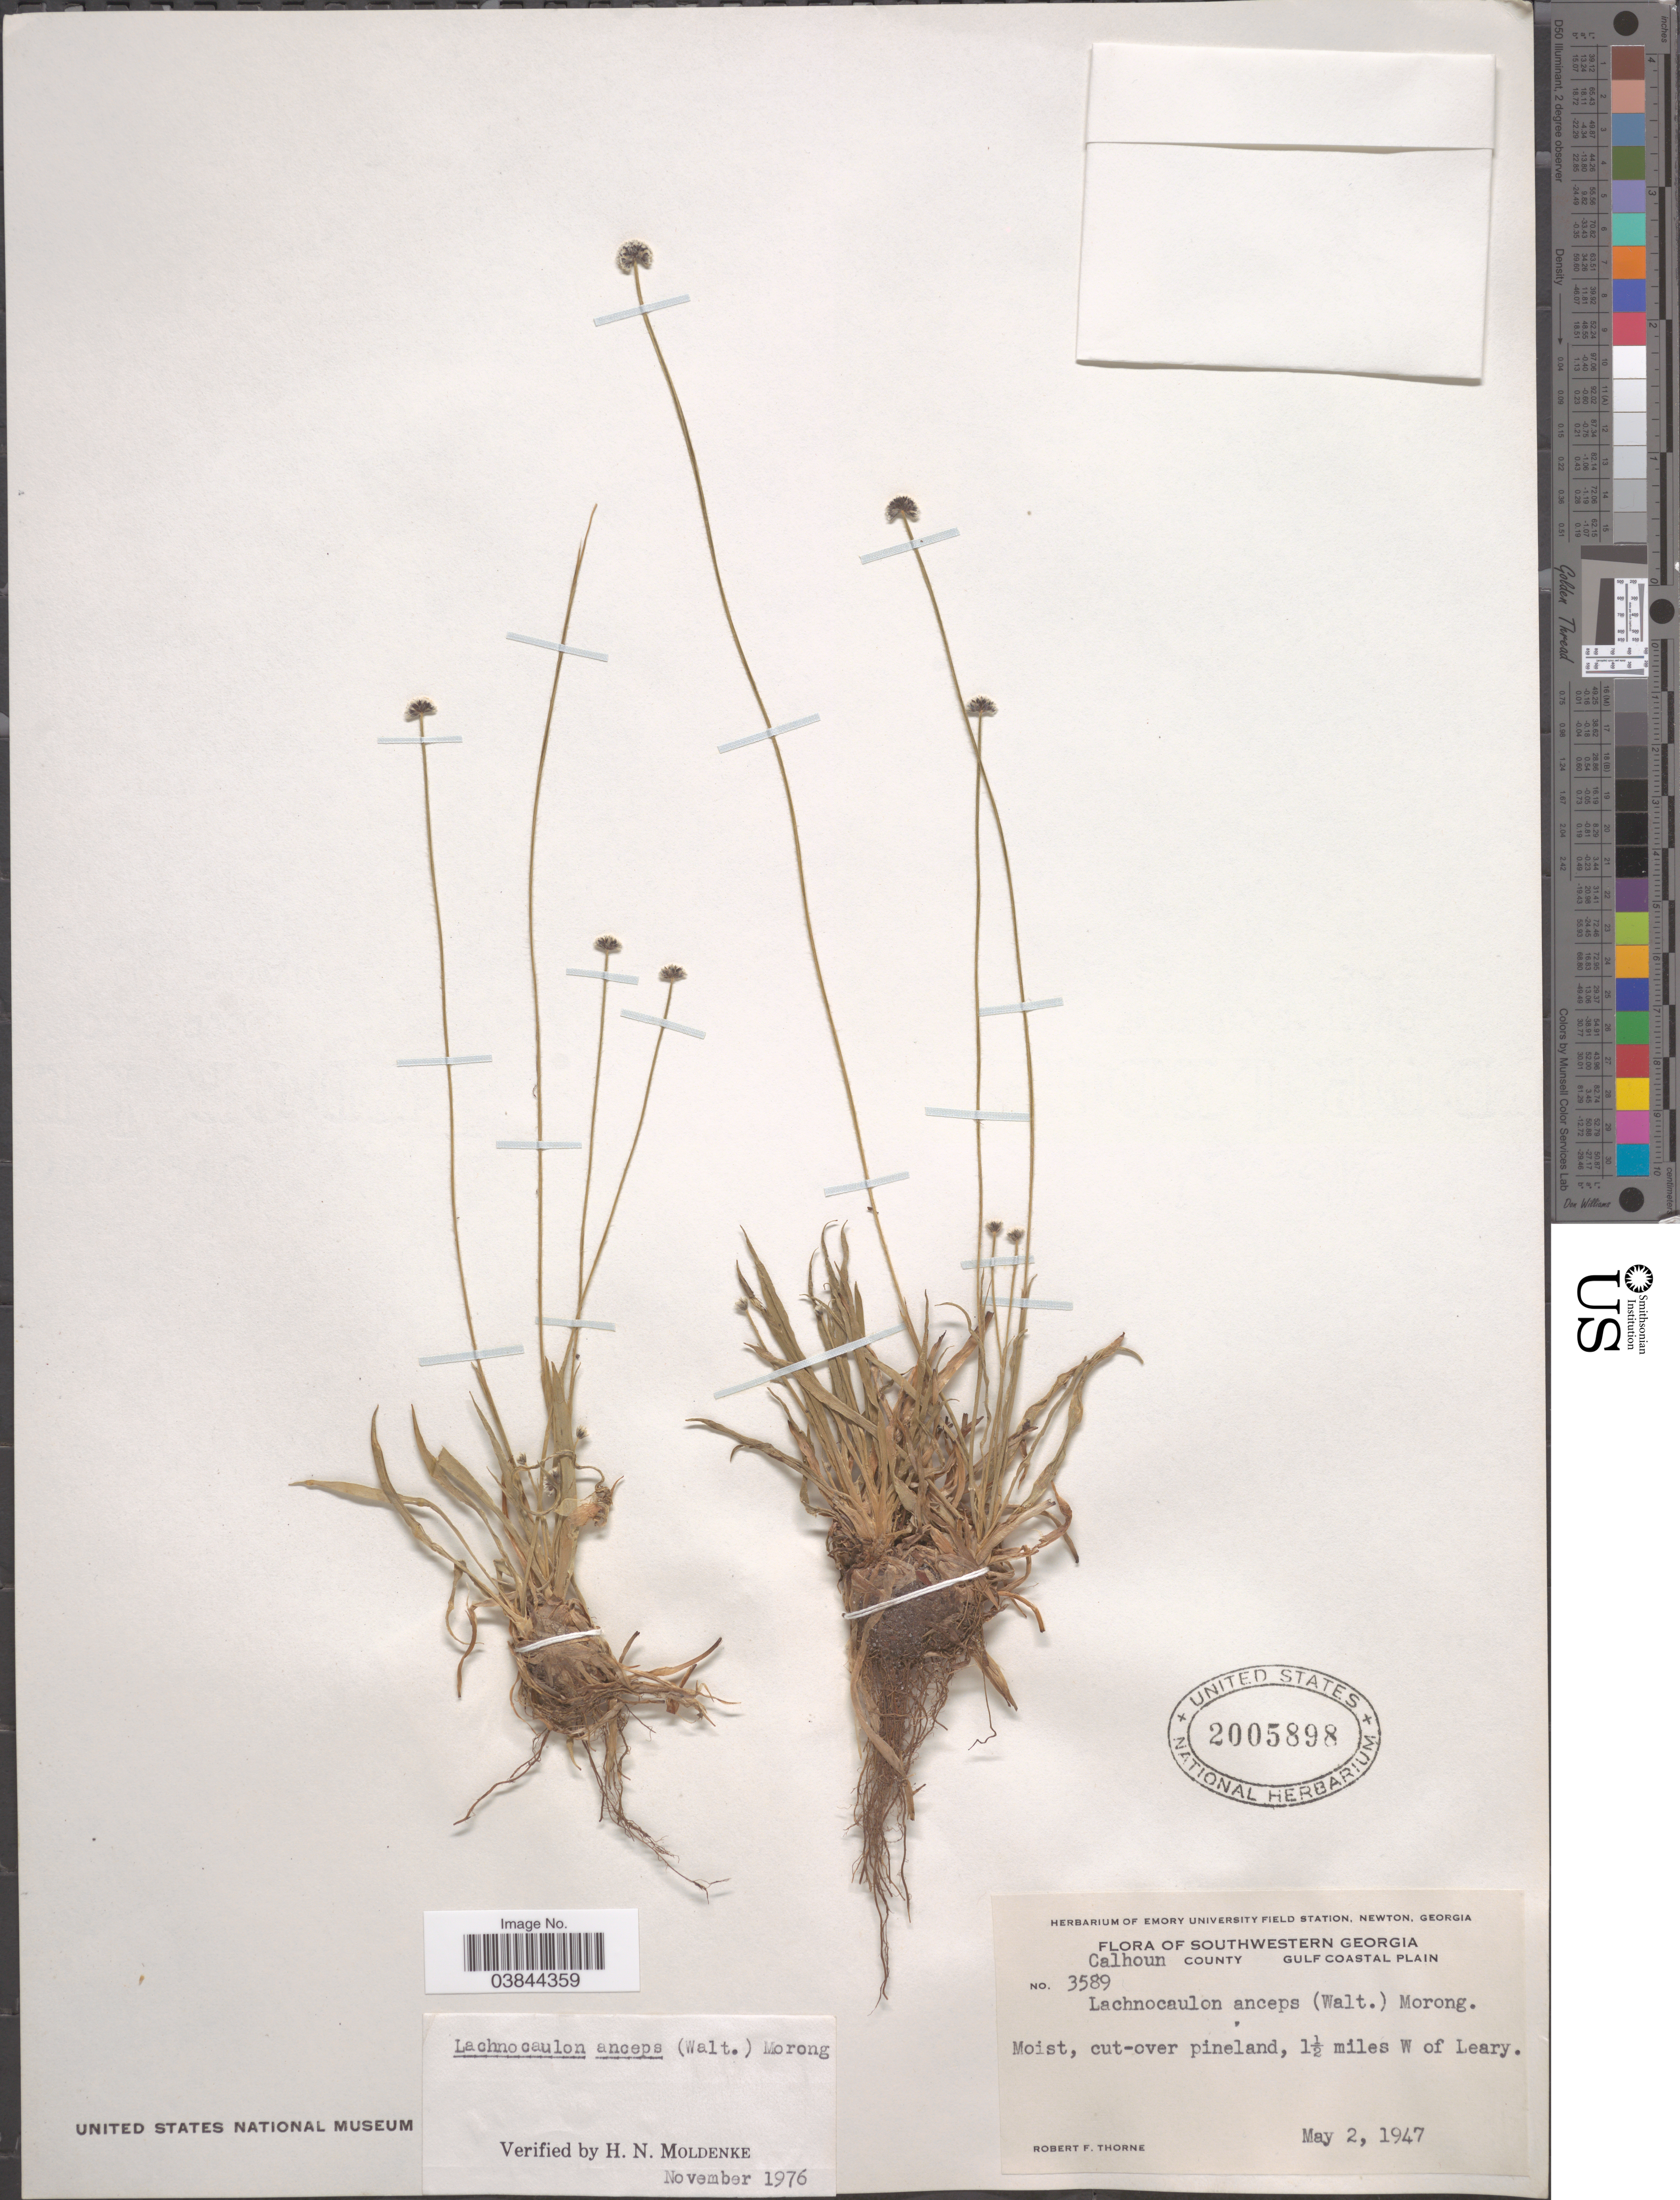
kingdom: Plantae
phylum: Tracheophyta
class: Liliopsida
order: Poales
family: Eriocaulaceae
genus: Lachnocaulon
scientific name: Lachnocaulon michauxii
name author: Kunth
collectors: R. F. Thorne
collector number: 3589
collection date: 1947-05-02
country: United States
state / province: Georgia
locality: Southwestern Georgia. Calhoun County. Gulf Coastal Plain. 1½ miles W of Leary.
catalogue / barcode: US 2005898